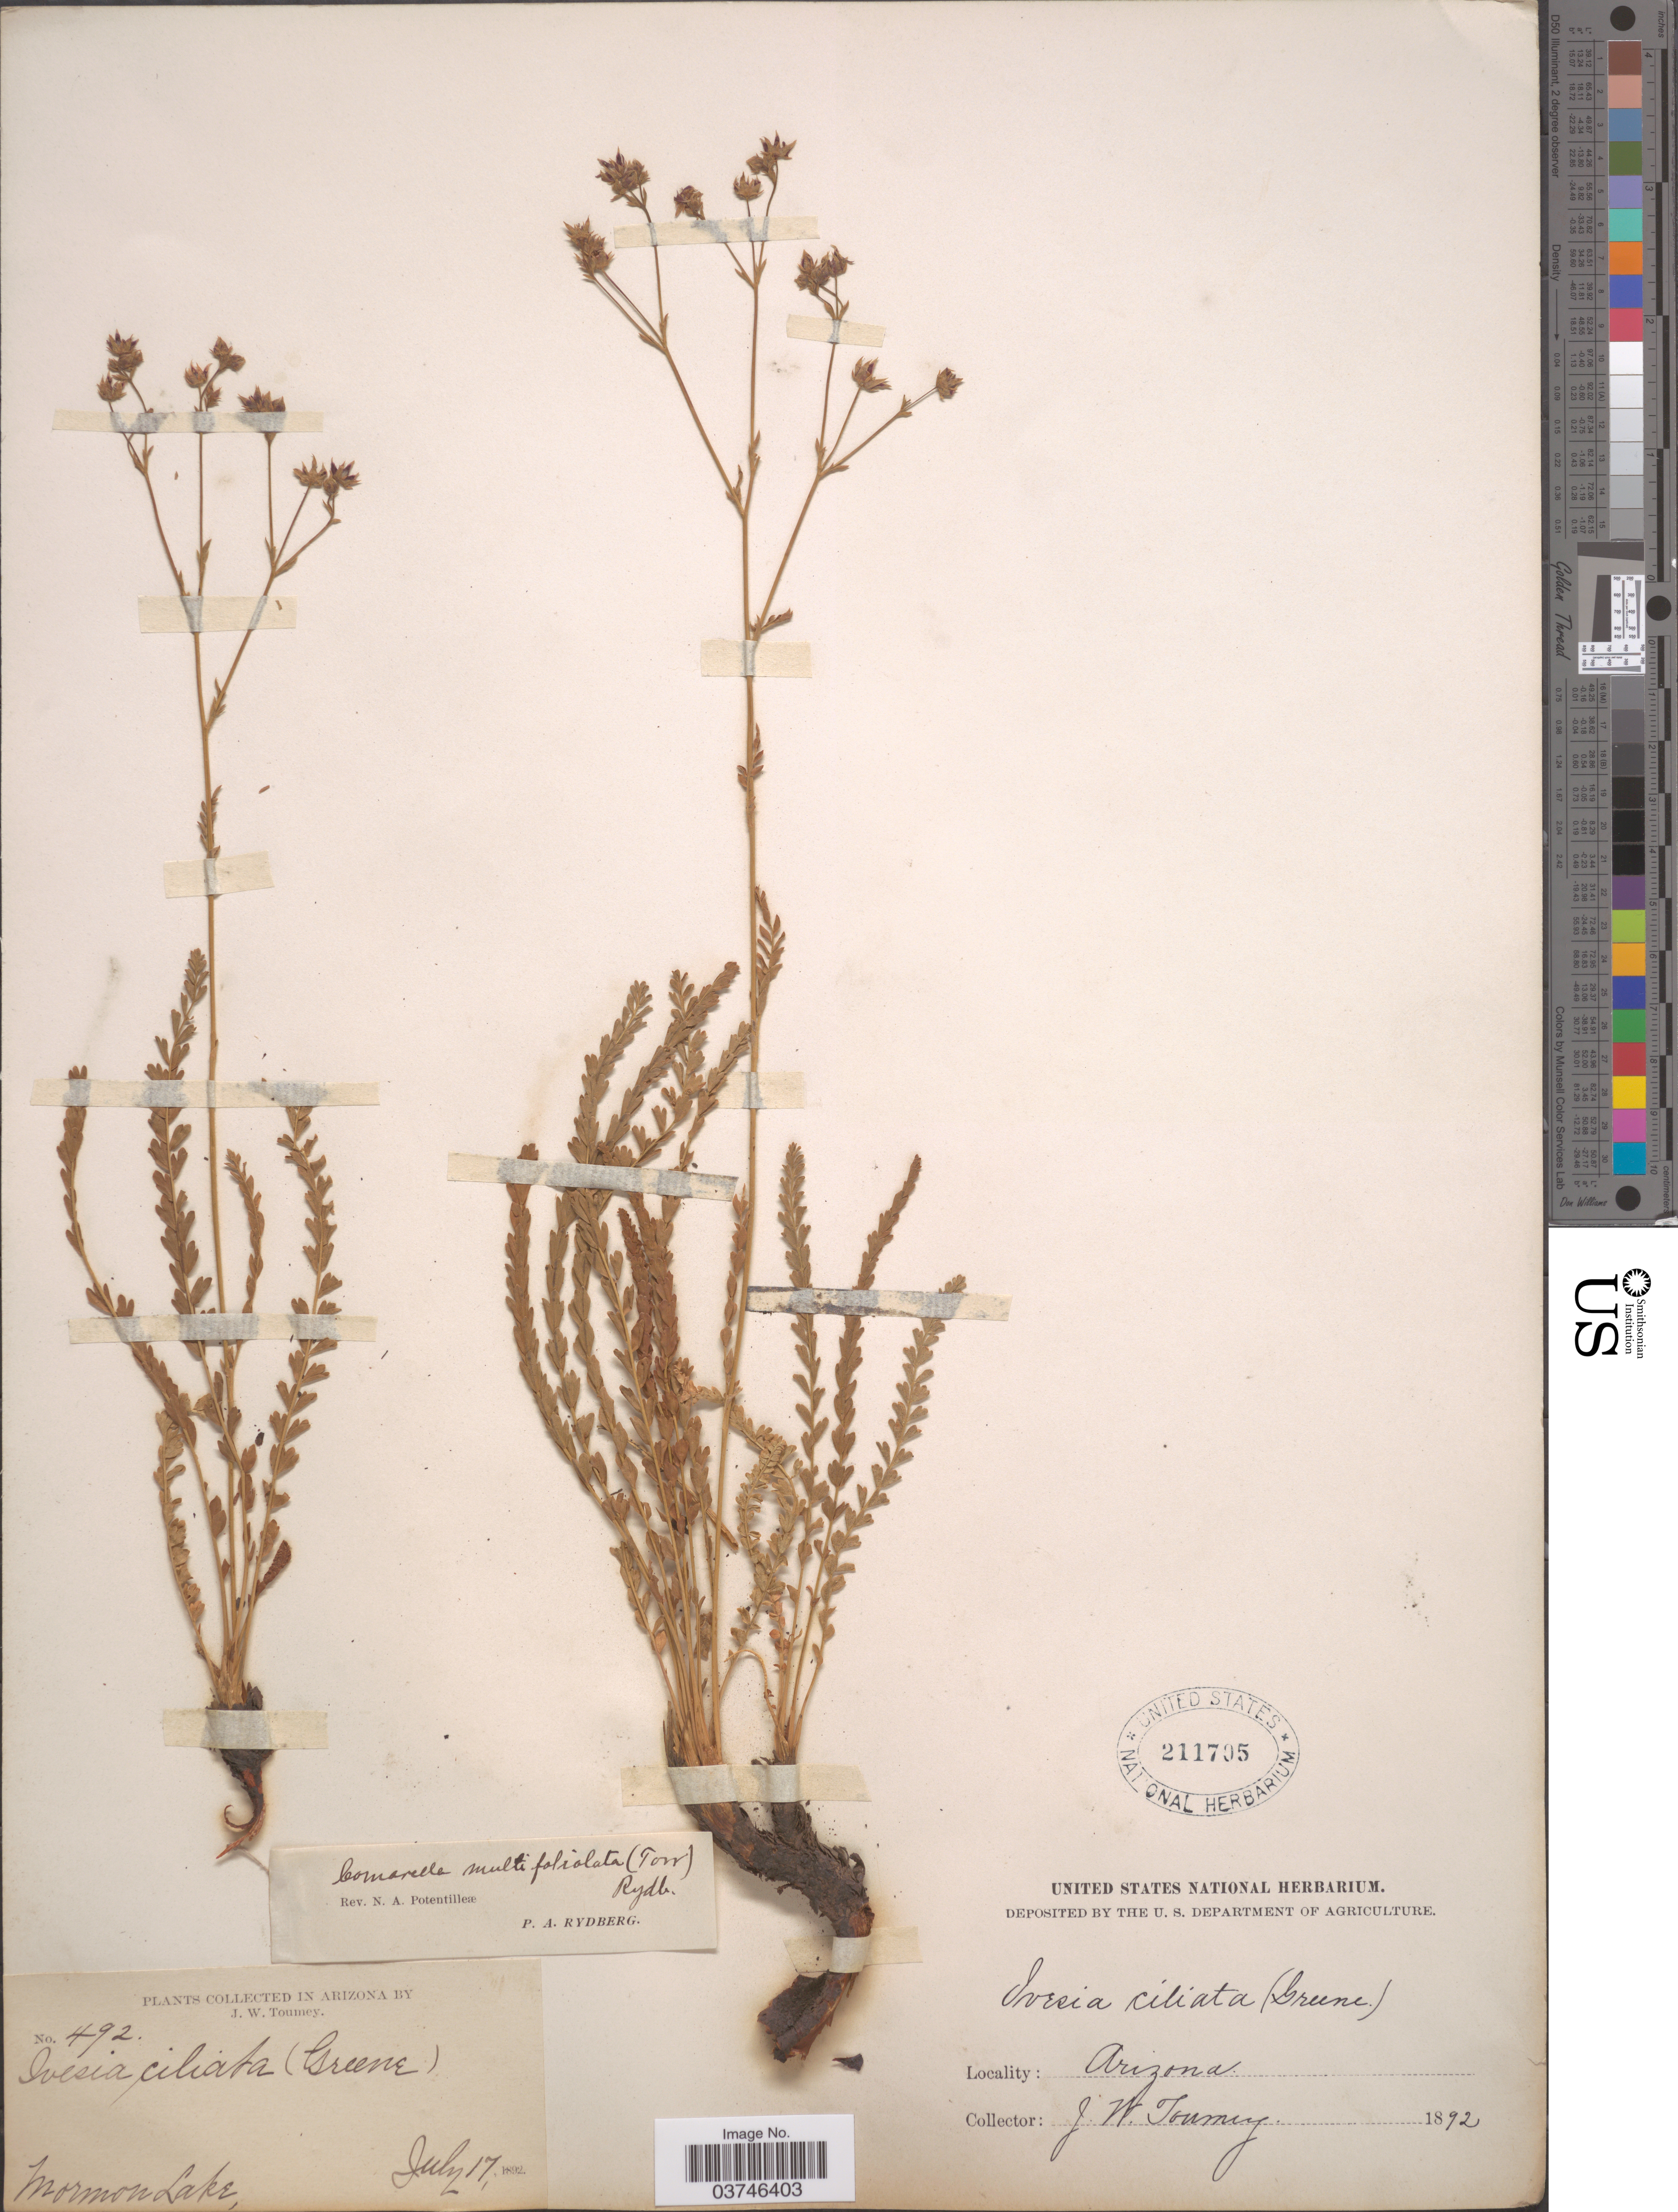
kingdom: Plantae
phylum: Tracheophyta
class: Magnoliopsida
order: Rosales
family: Rosaceae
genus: Potentilla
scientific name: Potentilla multifoliolata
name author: (Torr.) Kearney & Peebles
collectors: J. W. Toumey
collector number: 492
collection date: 1892-07-17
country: United States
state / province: Arizona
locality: Mormon Lake.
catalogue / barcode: US 211705